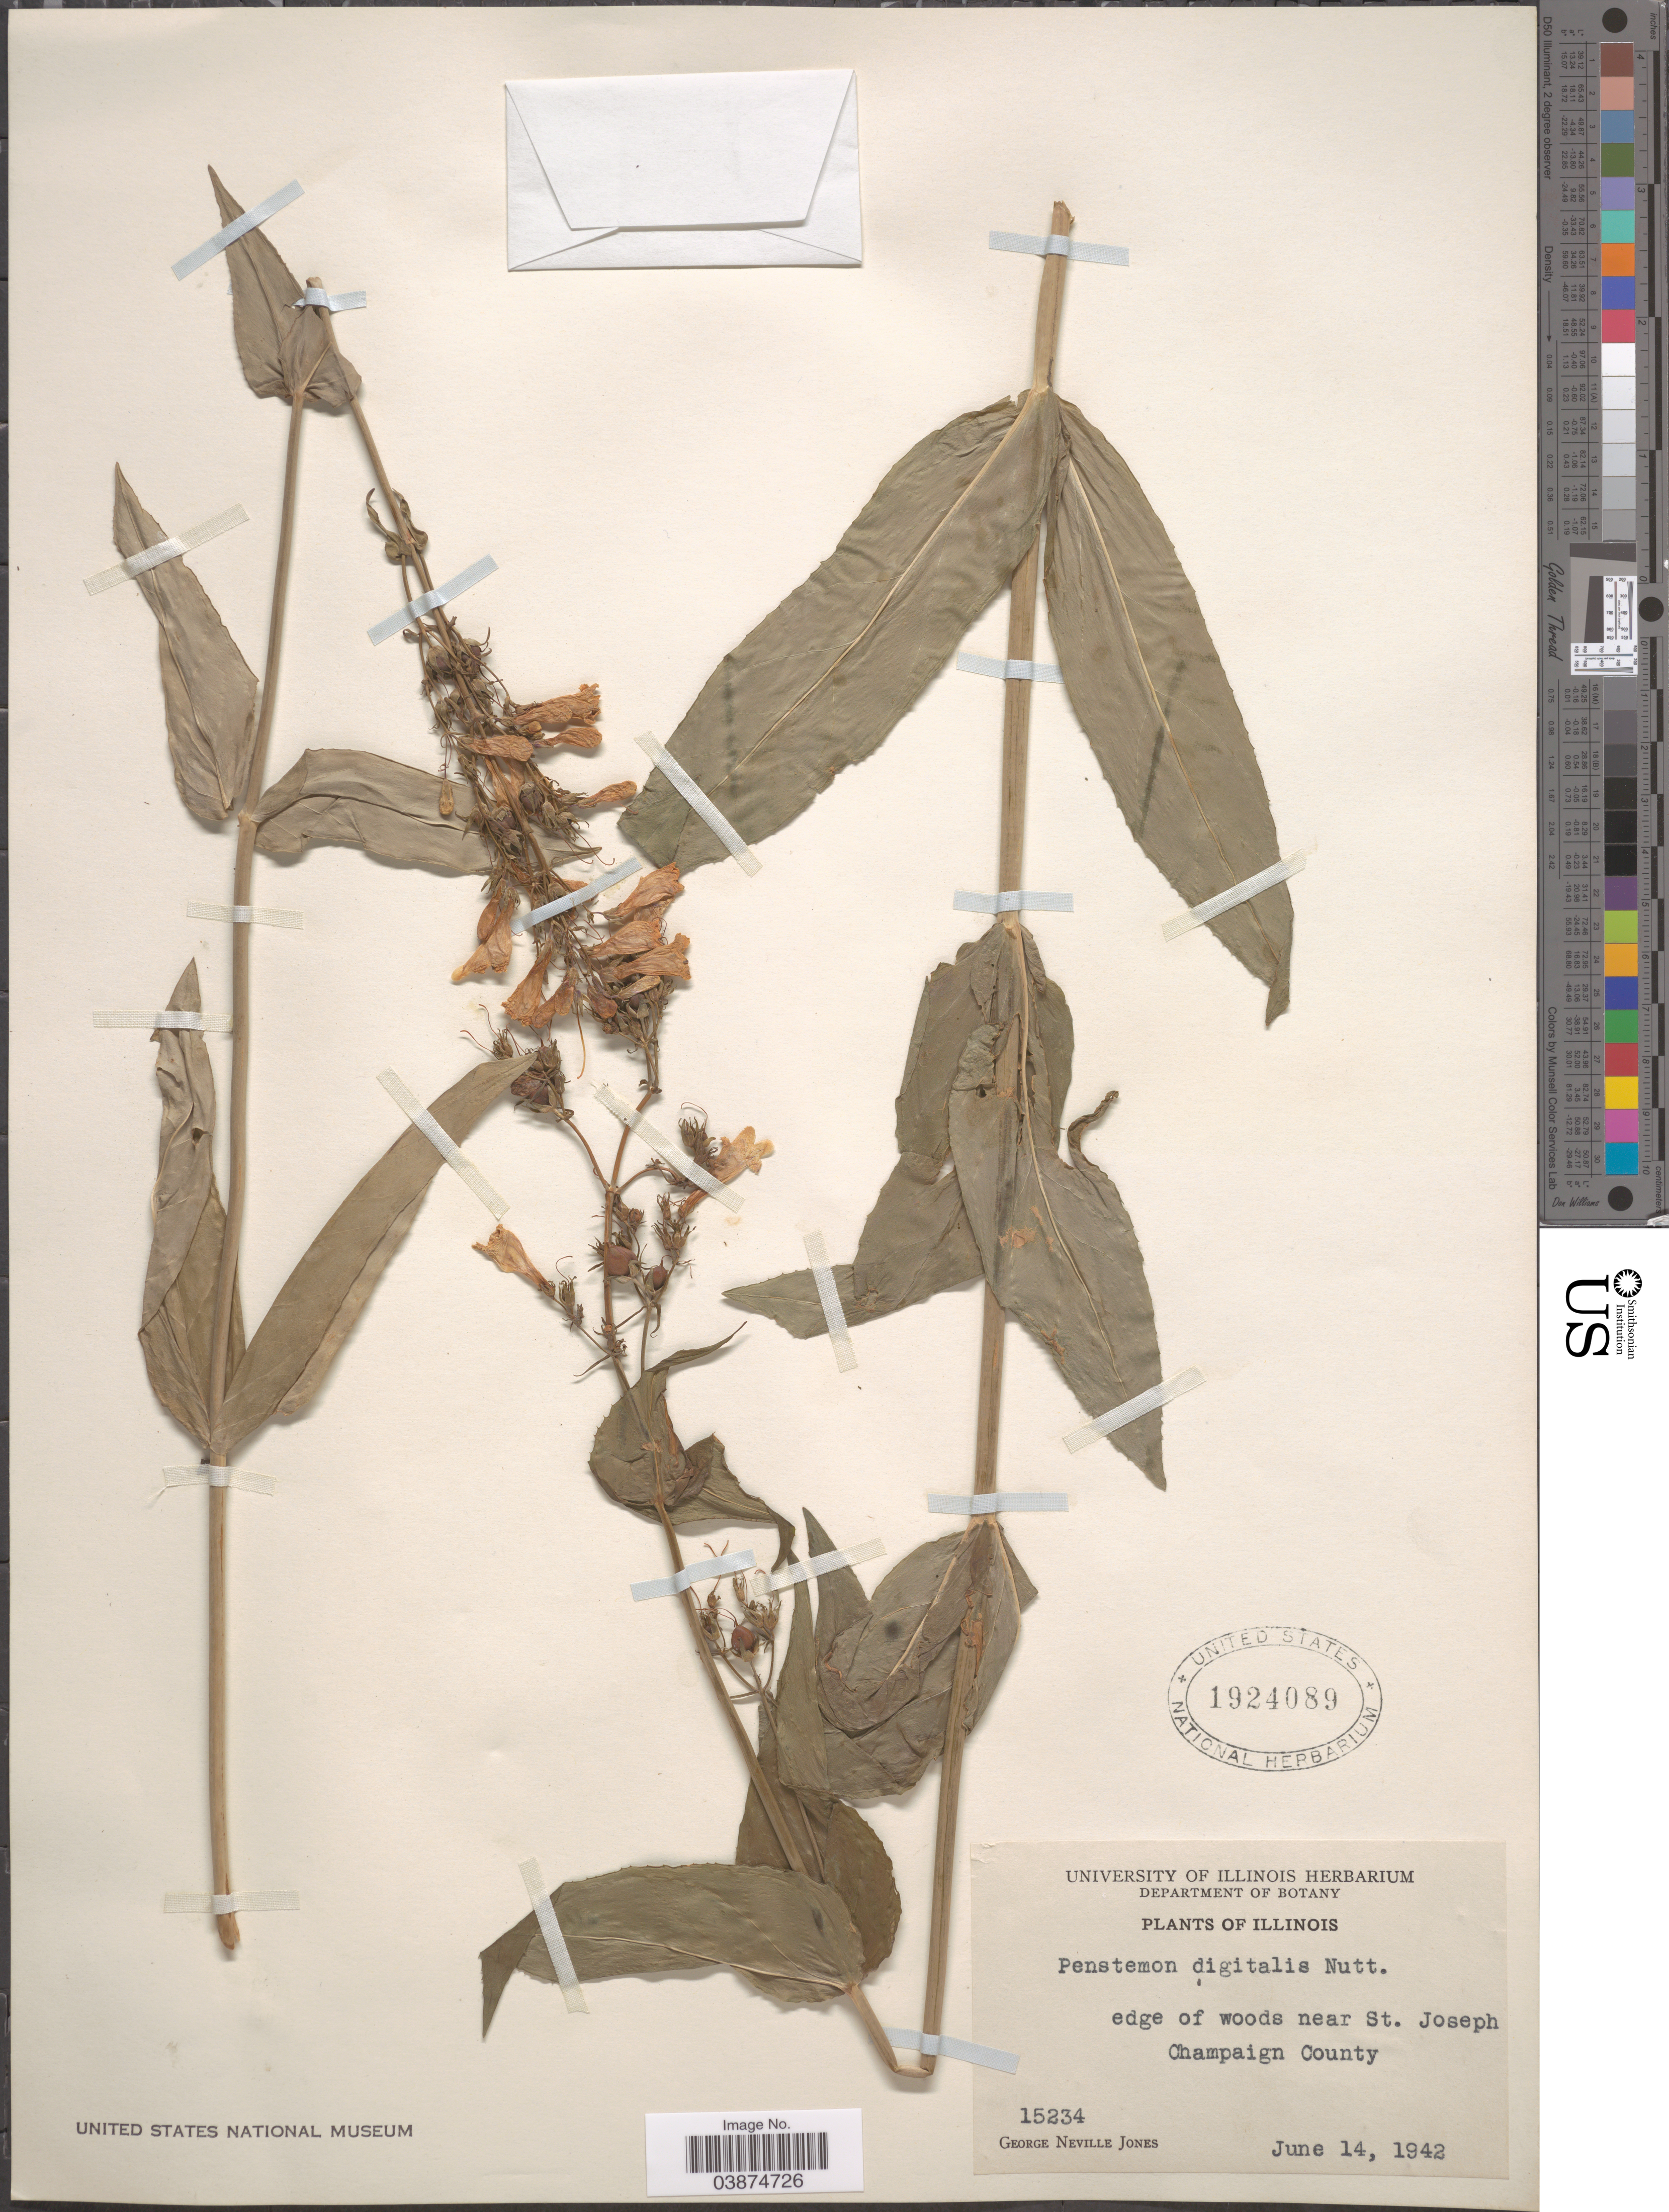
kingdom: Plantae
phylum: Tracheophyta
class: Magnoliopsida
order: Lamiales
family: Plantaginaceae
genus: Penstemon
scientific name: Penstemon digitalis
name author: Nutt. ex Sims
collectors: G. N. Jones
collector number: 15234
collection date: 1942-06-14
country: United States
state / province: Illinois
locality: Edge of woods near St. Joseph Champaign County.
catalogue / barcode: US 1924089